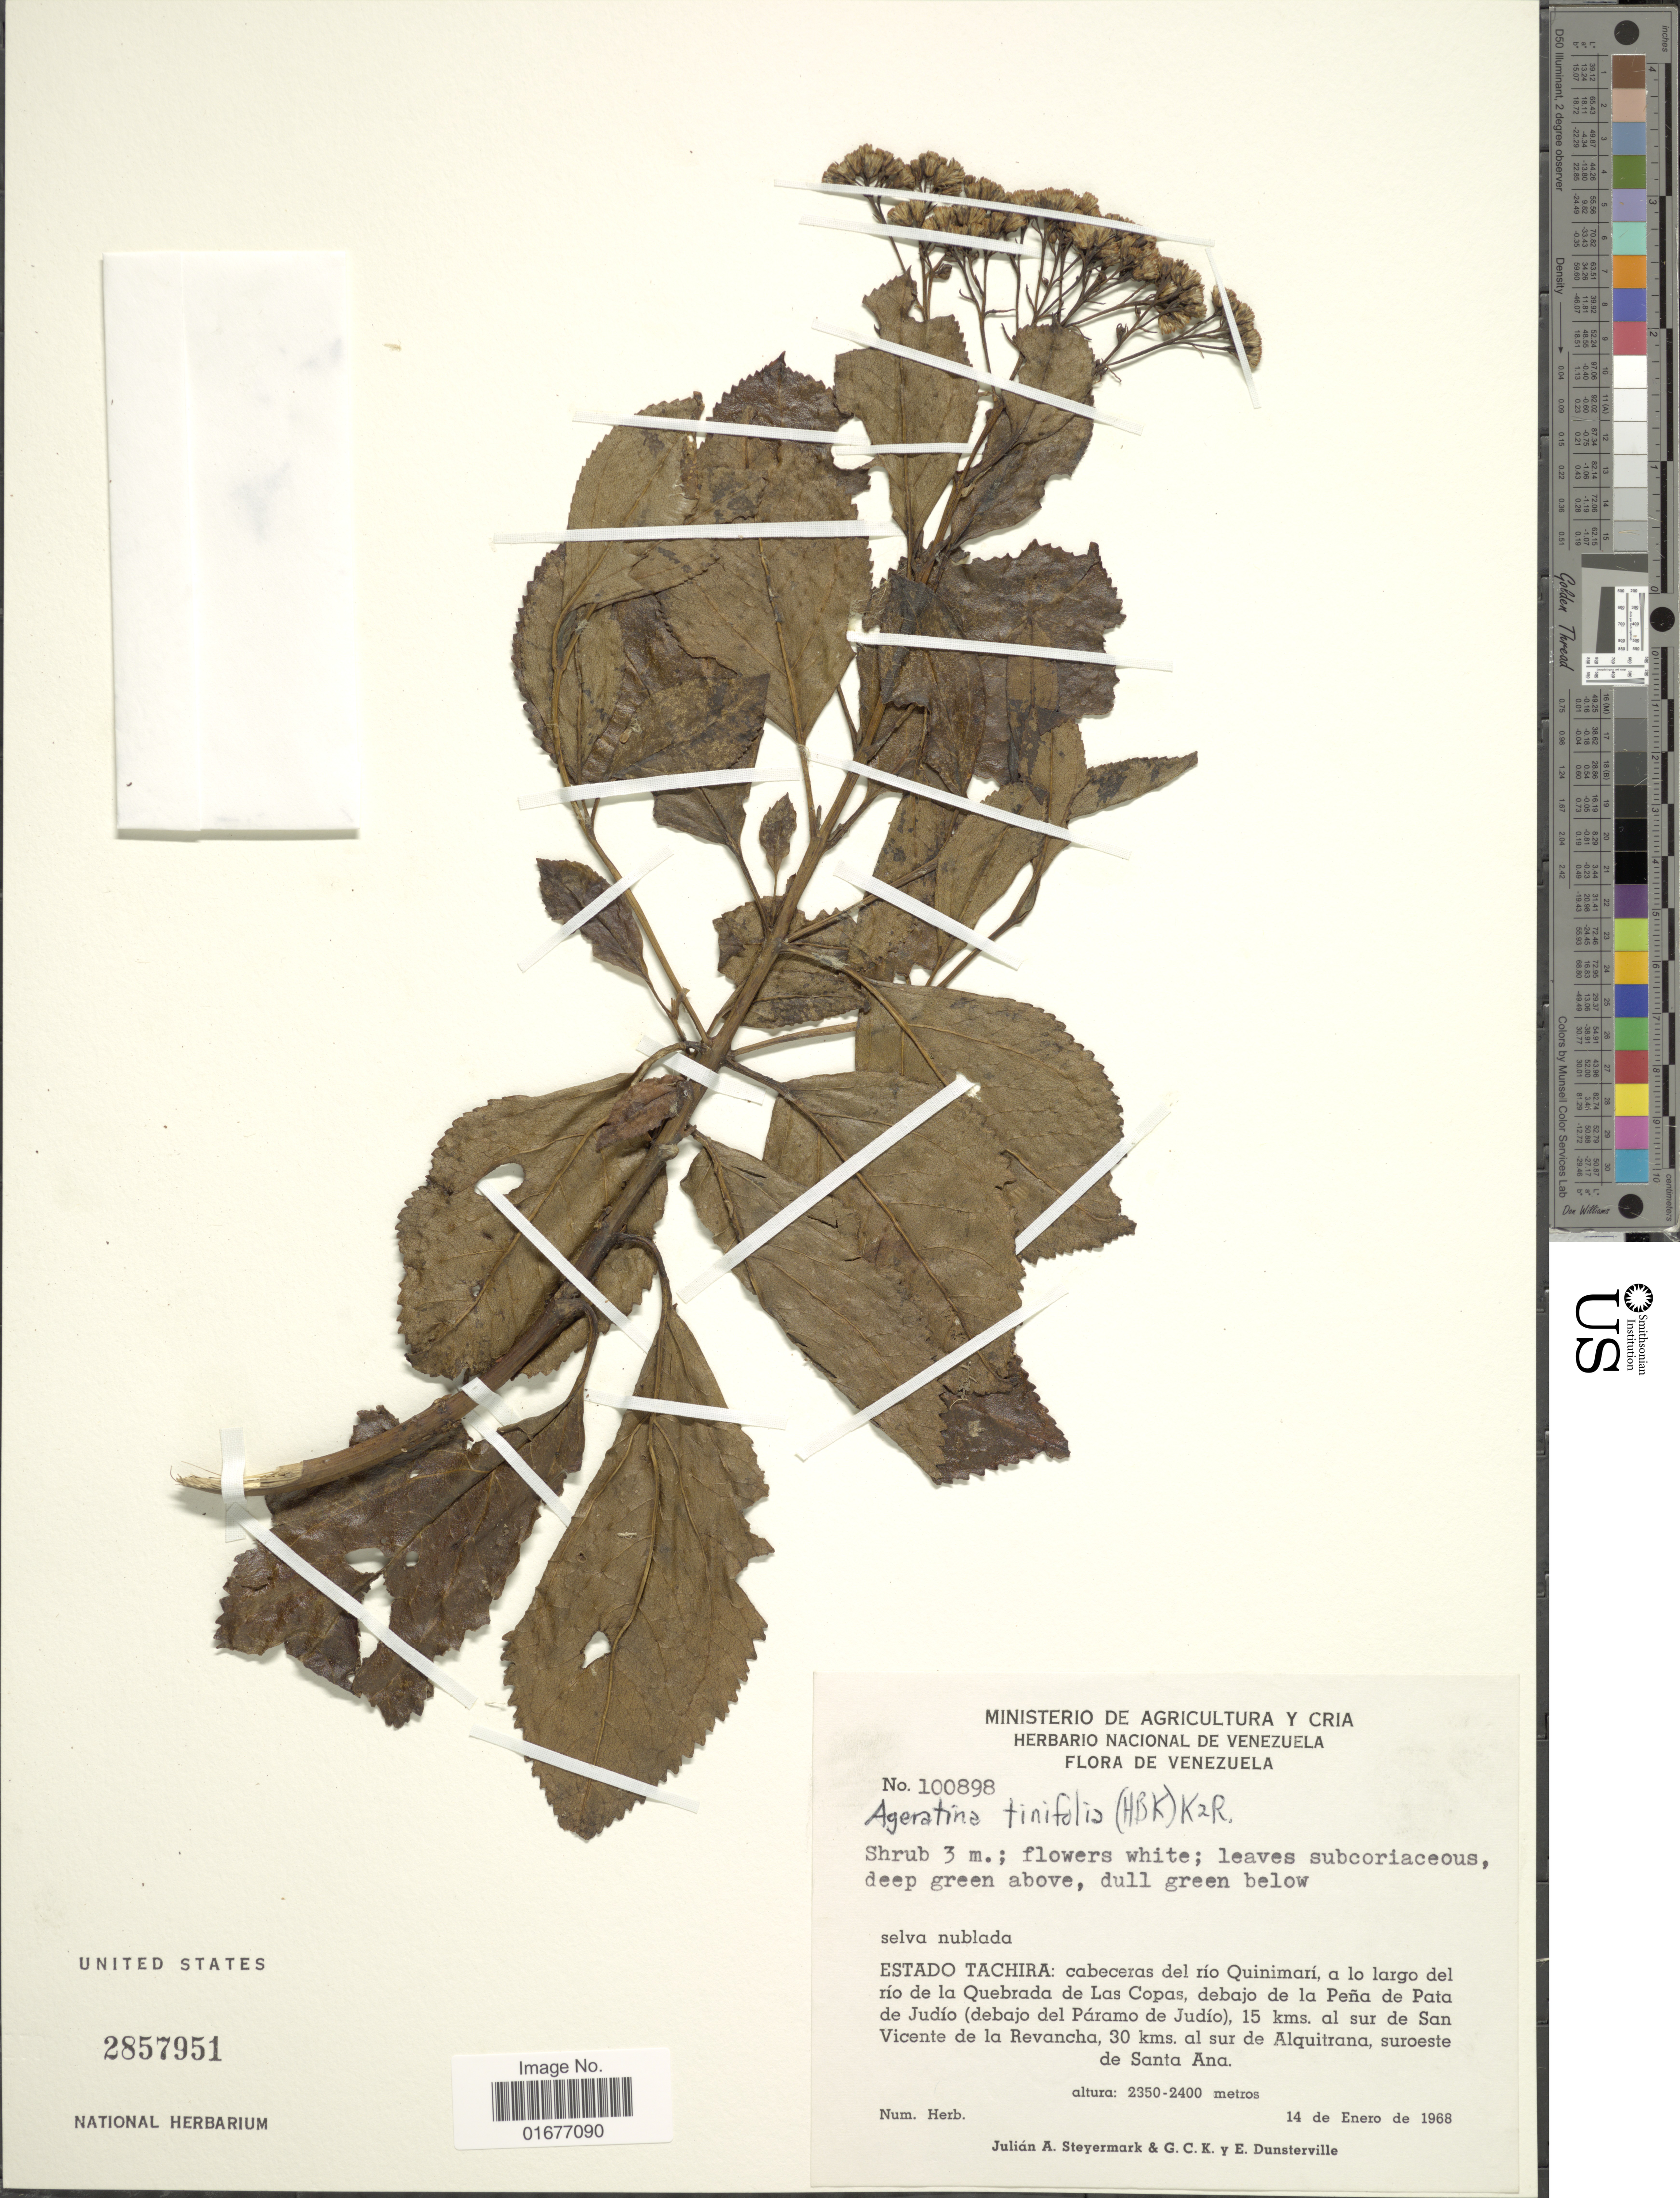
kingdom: Plantae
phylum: Tracheophyta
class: Magnoliopsida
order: Asterales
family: Asteraceae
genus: Ageratina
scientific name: Ageratina tinifolia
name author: (Kunth) R.M. King & H. Rob.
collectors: J. Steyermark, G. C. K. Dunsterville & E. Dunsterville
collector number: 100898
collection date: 1968-01-14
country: Venezuela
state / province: Tachira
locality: Cabeceras del rio Quinimari, a lo largo del rio de la Quebrada de Las Copas, debajo de la Pena de Pata de Judio (debajo del Paramo de Judio), 15 kms. l sur de San Vicente de la Revancha, 30 kms. al sur de Alquitrana, suroeste de Santa Ana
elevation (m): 2350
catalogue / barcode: US 2857951